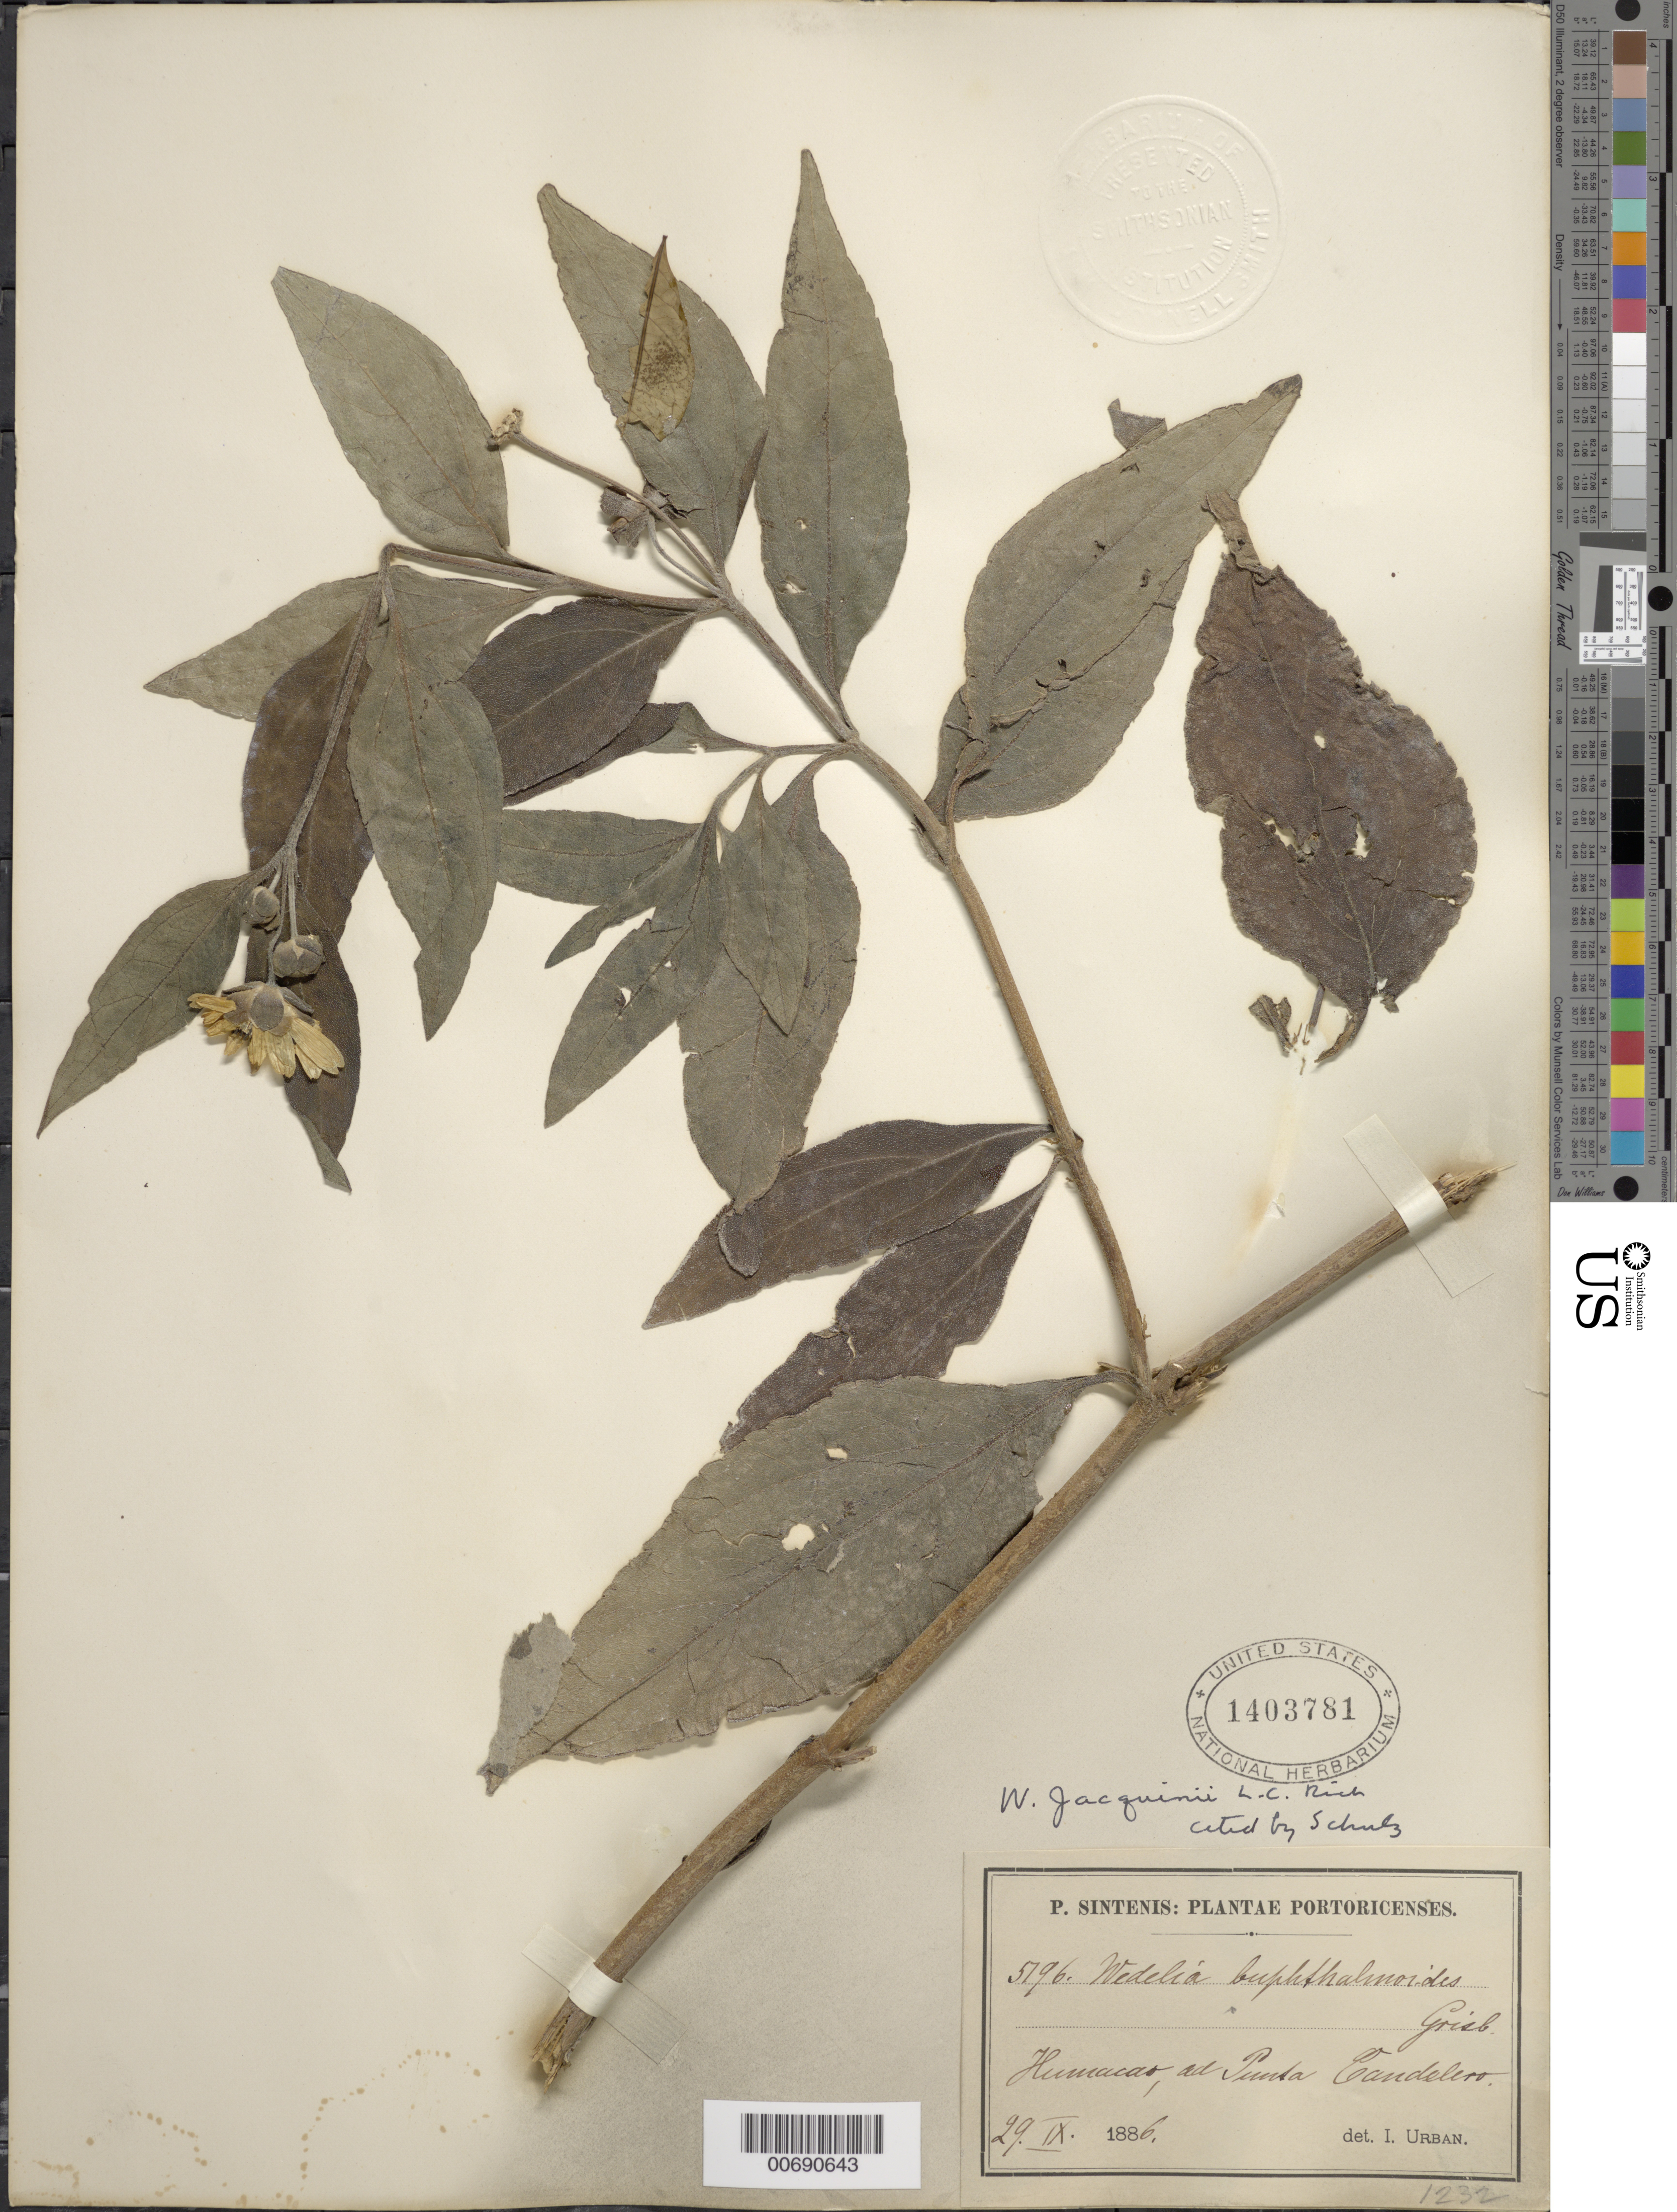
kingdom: Plantae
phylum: Tracheophyta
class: Magnoliopsida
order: Asterales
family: Asteraceae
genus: Wedelia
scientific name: Wedelia calycina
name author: Rich.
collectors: P. Sintenis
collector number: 5196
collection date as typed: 29 Sep 1886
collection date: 1886-09-29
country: Puerto Rico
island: Greater Antilles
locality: Humacao, ad Punta Candelero.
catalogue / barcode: US 1403781